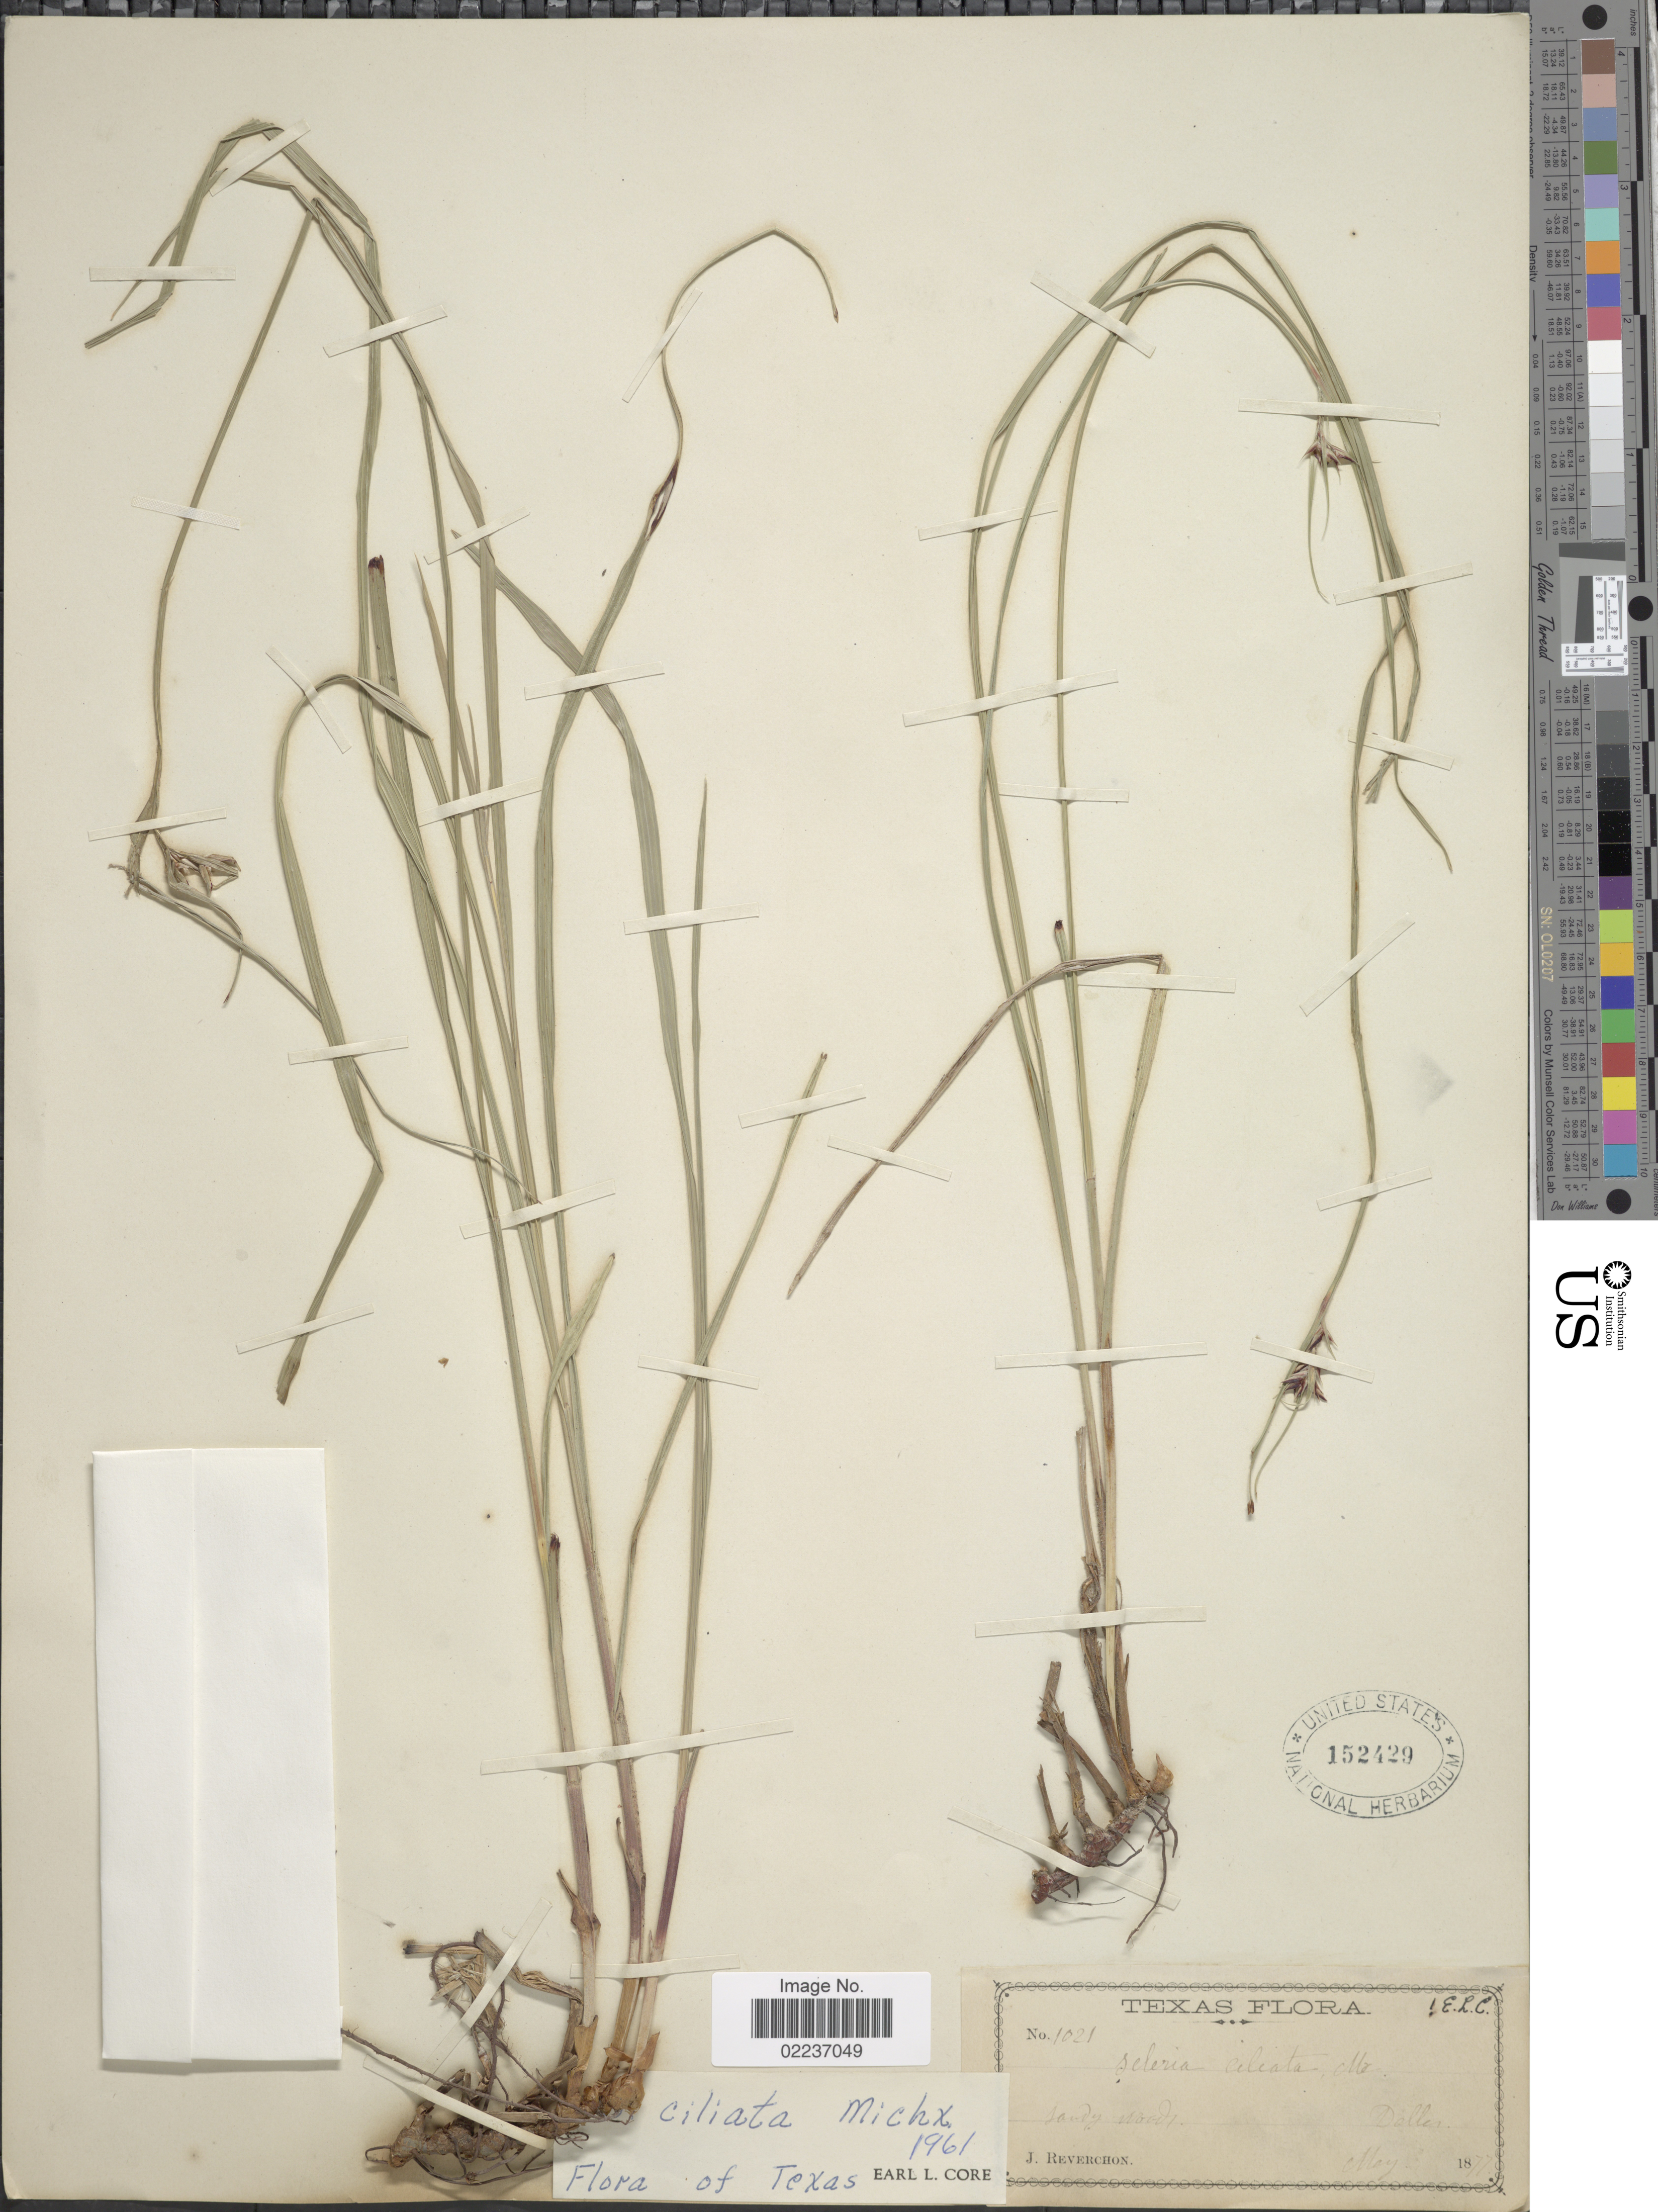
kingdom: Plantae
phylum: Tracheophyta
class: Liliopsida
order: Poales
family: Cyperaceae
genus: Scleria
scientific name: Scleria ciliata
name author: Michx.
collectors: J. Reverchon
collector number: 1021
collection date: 1877-05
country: United States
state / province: Texas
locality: Dallas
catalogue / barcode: US 152429